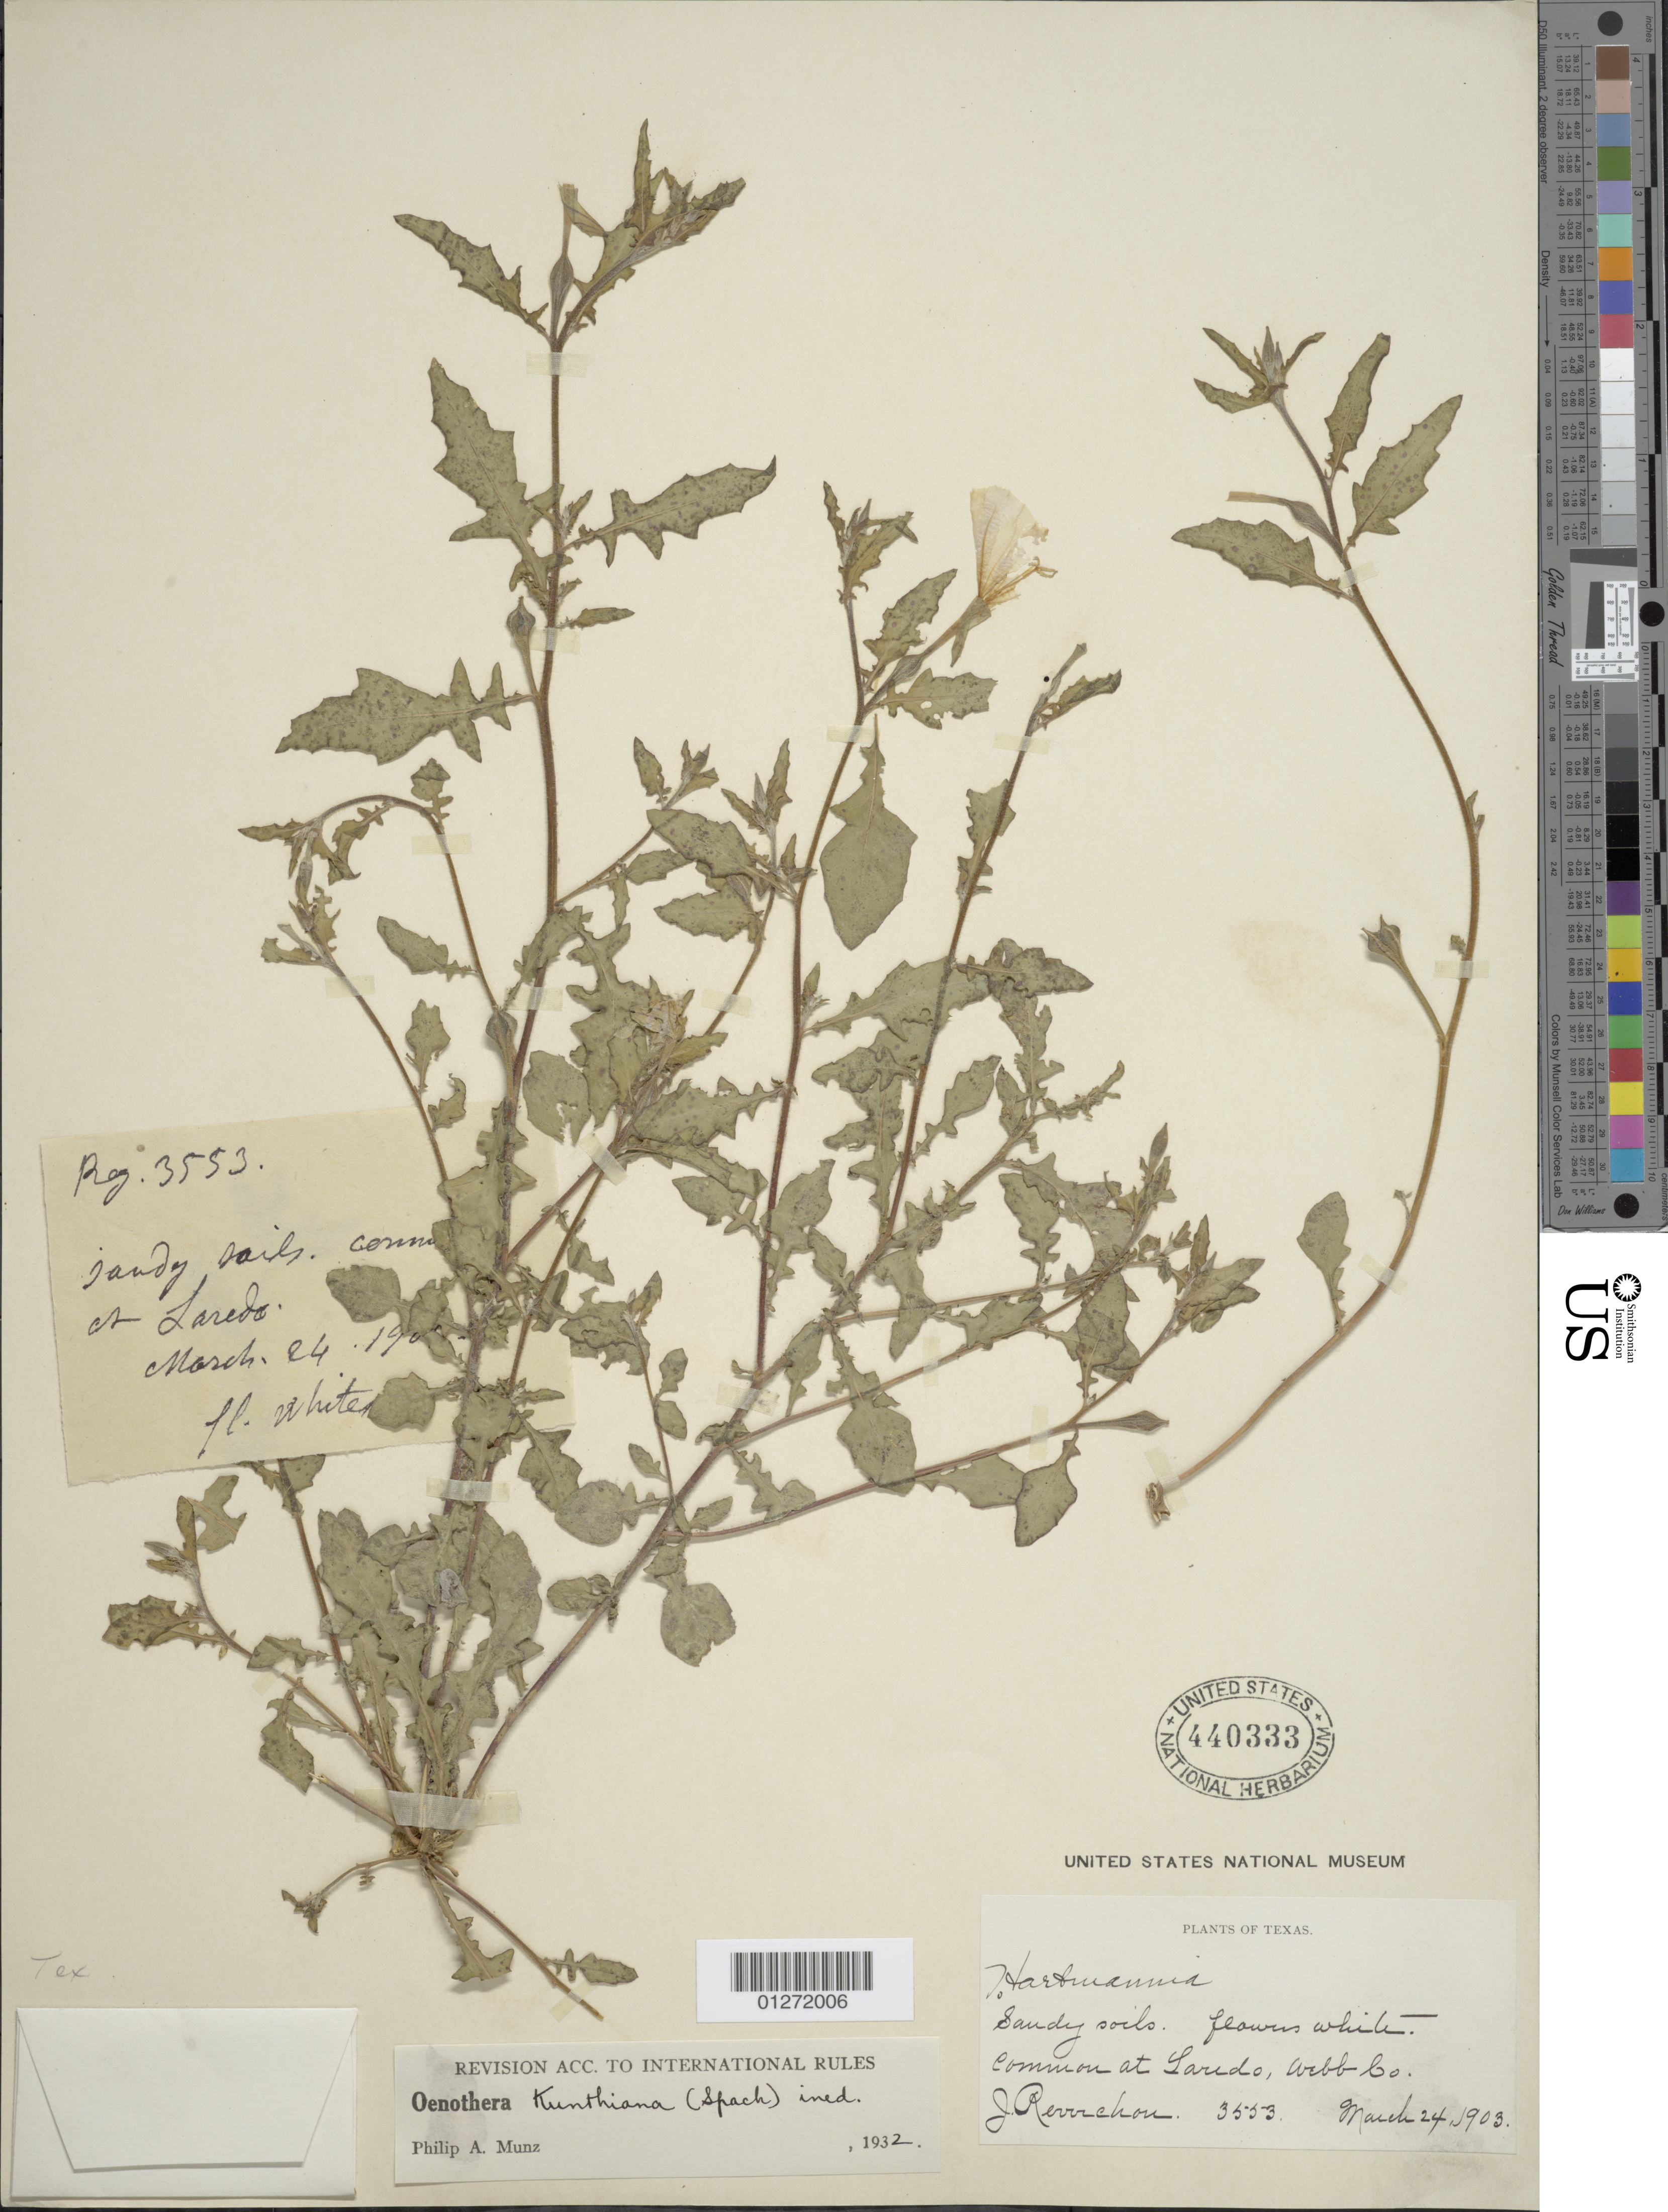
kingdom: Plantae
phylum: Tracheophyta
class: Magnoliopsida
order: Myrtales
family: Onagraceae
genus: Oenothera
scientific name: Oenothera kunthiana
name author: (Spach) Munz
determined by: Munz, Philip A.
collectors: J. Reverchon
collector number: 3553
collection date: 1903-03-24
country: United States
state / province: Texas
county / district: Webb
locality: Laredo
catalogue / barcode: US 440333